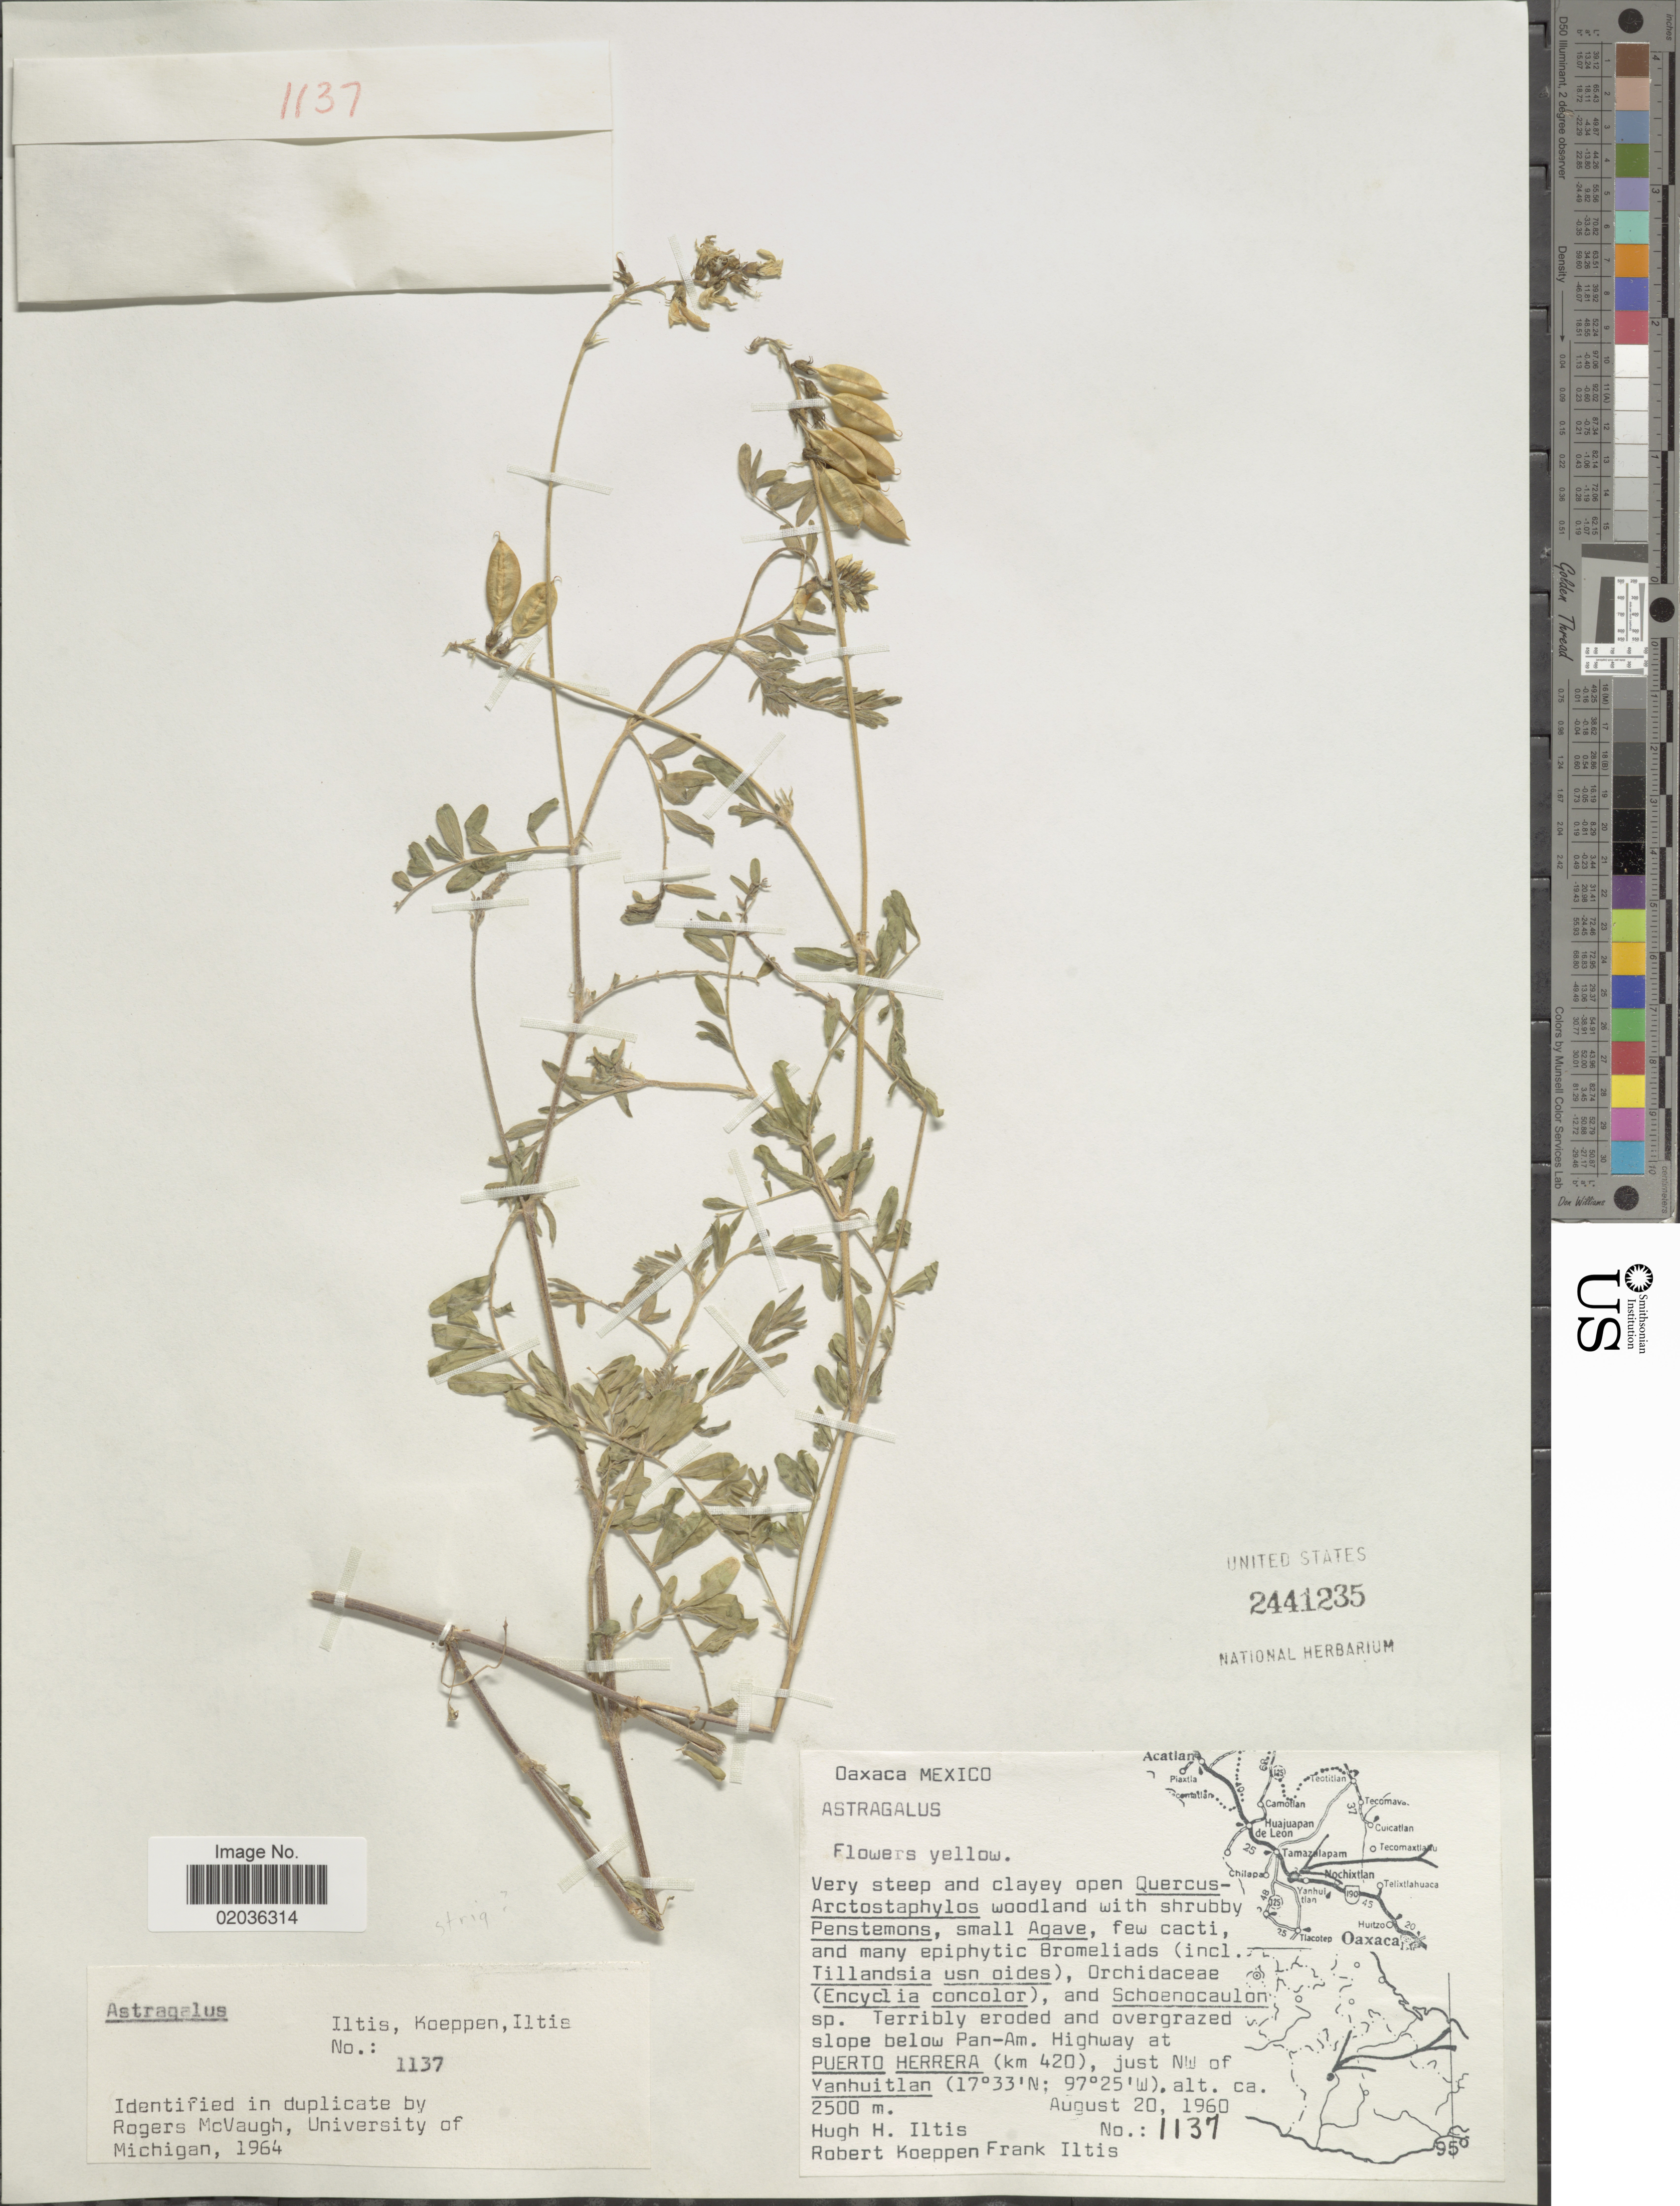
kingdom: Plantae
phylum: Tracheophyta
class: Magnoliopsida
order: Fabales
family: Fabaceae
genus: Astragalus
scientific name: Astragalus strigulosus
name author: Kunth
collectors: H. H. Iltis & R. K. Iltis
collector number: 1137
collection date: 1960-08-20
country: Mexico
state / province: Oaxaca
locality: Highway at Puerto Herrera (km 420), just NW of Yanhuitlan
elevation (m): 2500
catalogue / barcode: US 2441235